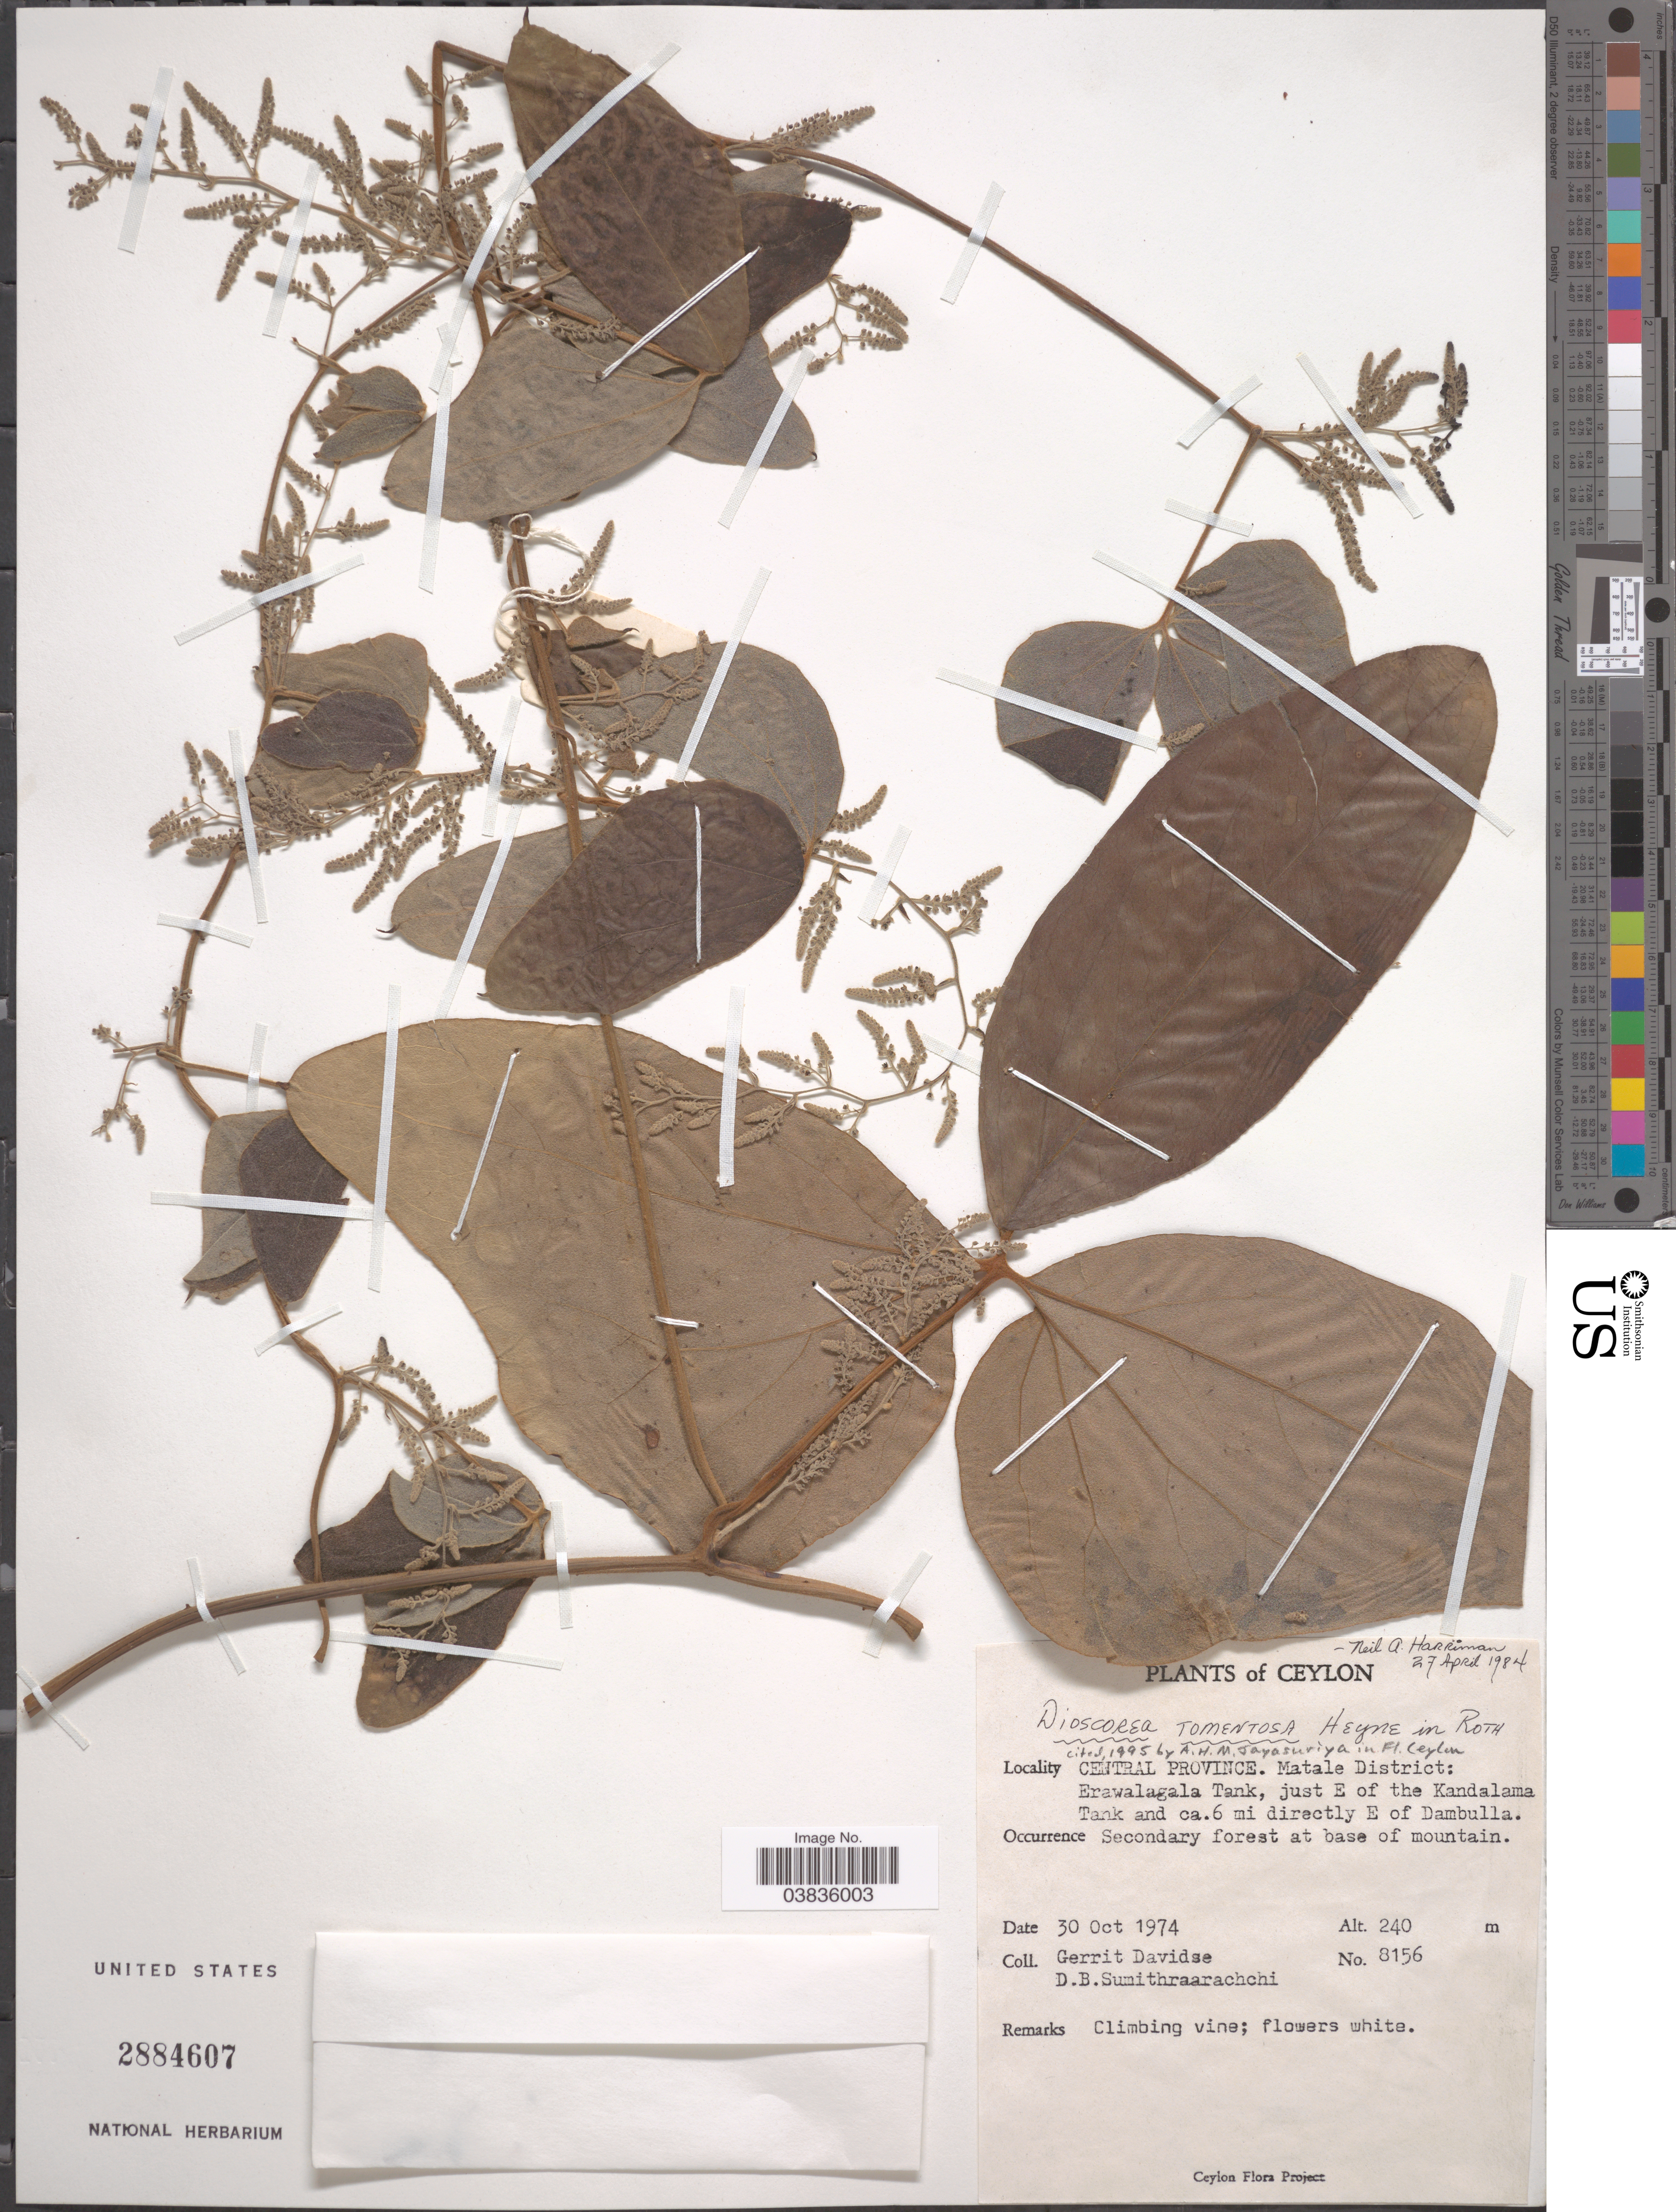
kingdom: Plantae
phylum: Tracheophyta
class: Liliopsida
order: Dioscoreales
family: Dioscoreaceae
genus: Dioscorea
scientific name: Dioscorea tomentosa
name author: J. Koenig ex Spreng.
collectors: G. Davidse & D. B. Sumithraarachchi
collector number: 8156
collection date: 1974-10-30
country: Sri Lanka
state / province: Central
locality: Ceylon. Central Province. Matale District: Erawalagala Tank, just E of the Kandalama Tank and ca. 6 mi directly E of Dambulla.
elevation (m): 240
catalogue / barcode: US 2884607